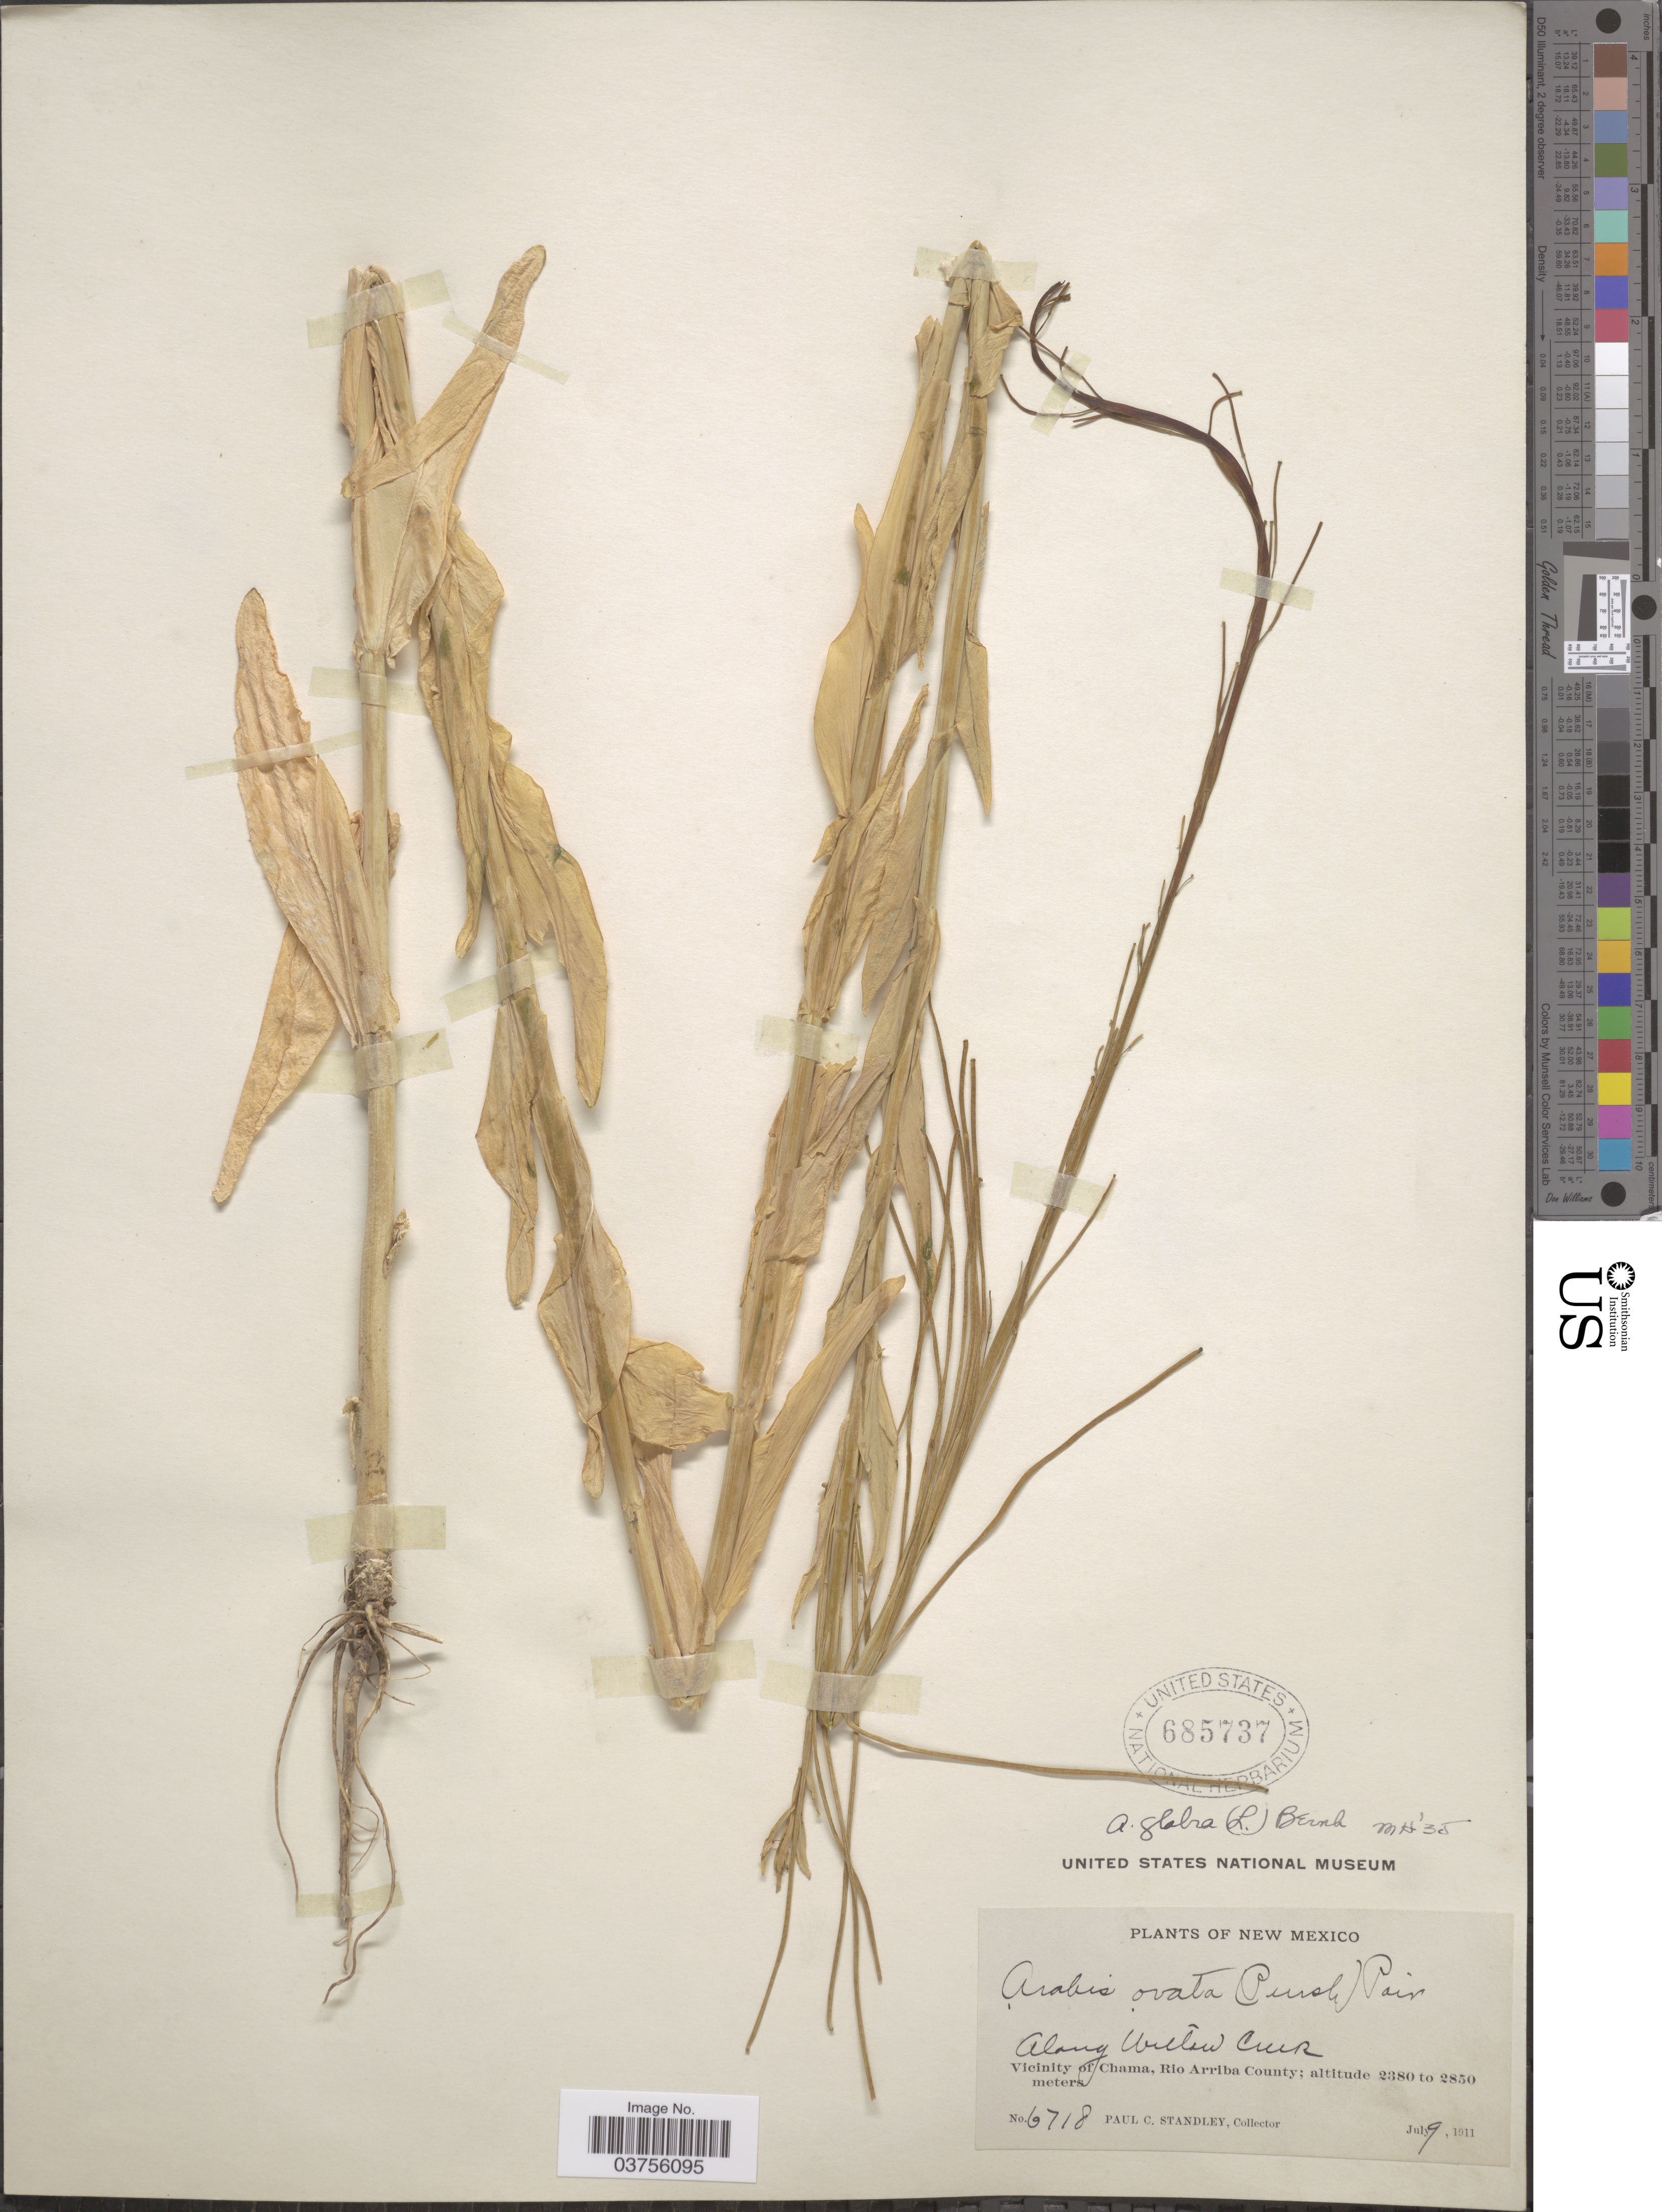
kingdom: Plantae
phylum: Tracheophyta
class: Magnoliopsida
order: Brassicales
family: Brassicaceae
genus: Turritis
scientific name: Turritis glabra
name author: L.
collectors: P. C. Standley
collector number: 6718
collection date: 1911-07-09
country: United States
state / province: New Mexico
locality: Along Willow Creek. Vicinity of Chama, Rio Arriba County.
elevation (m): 2380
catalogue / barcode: US 685737